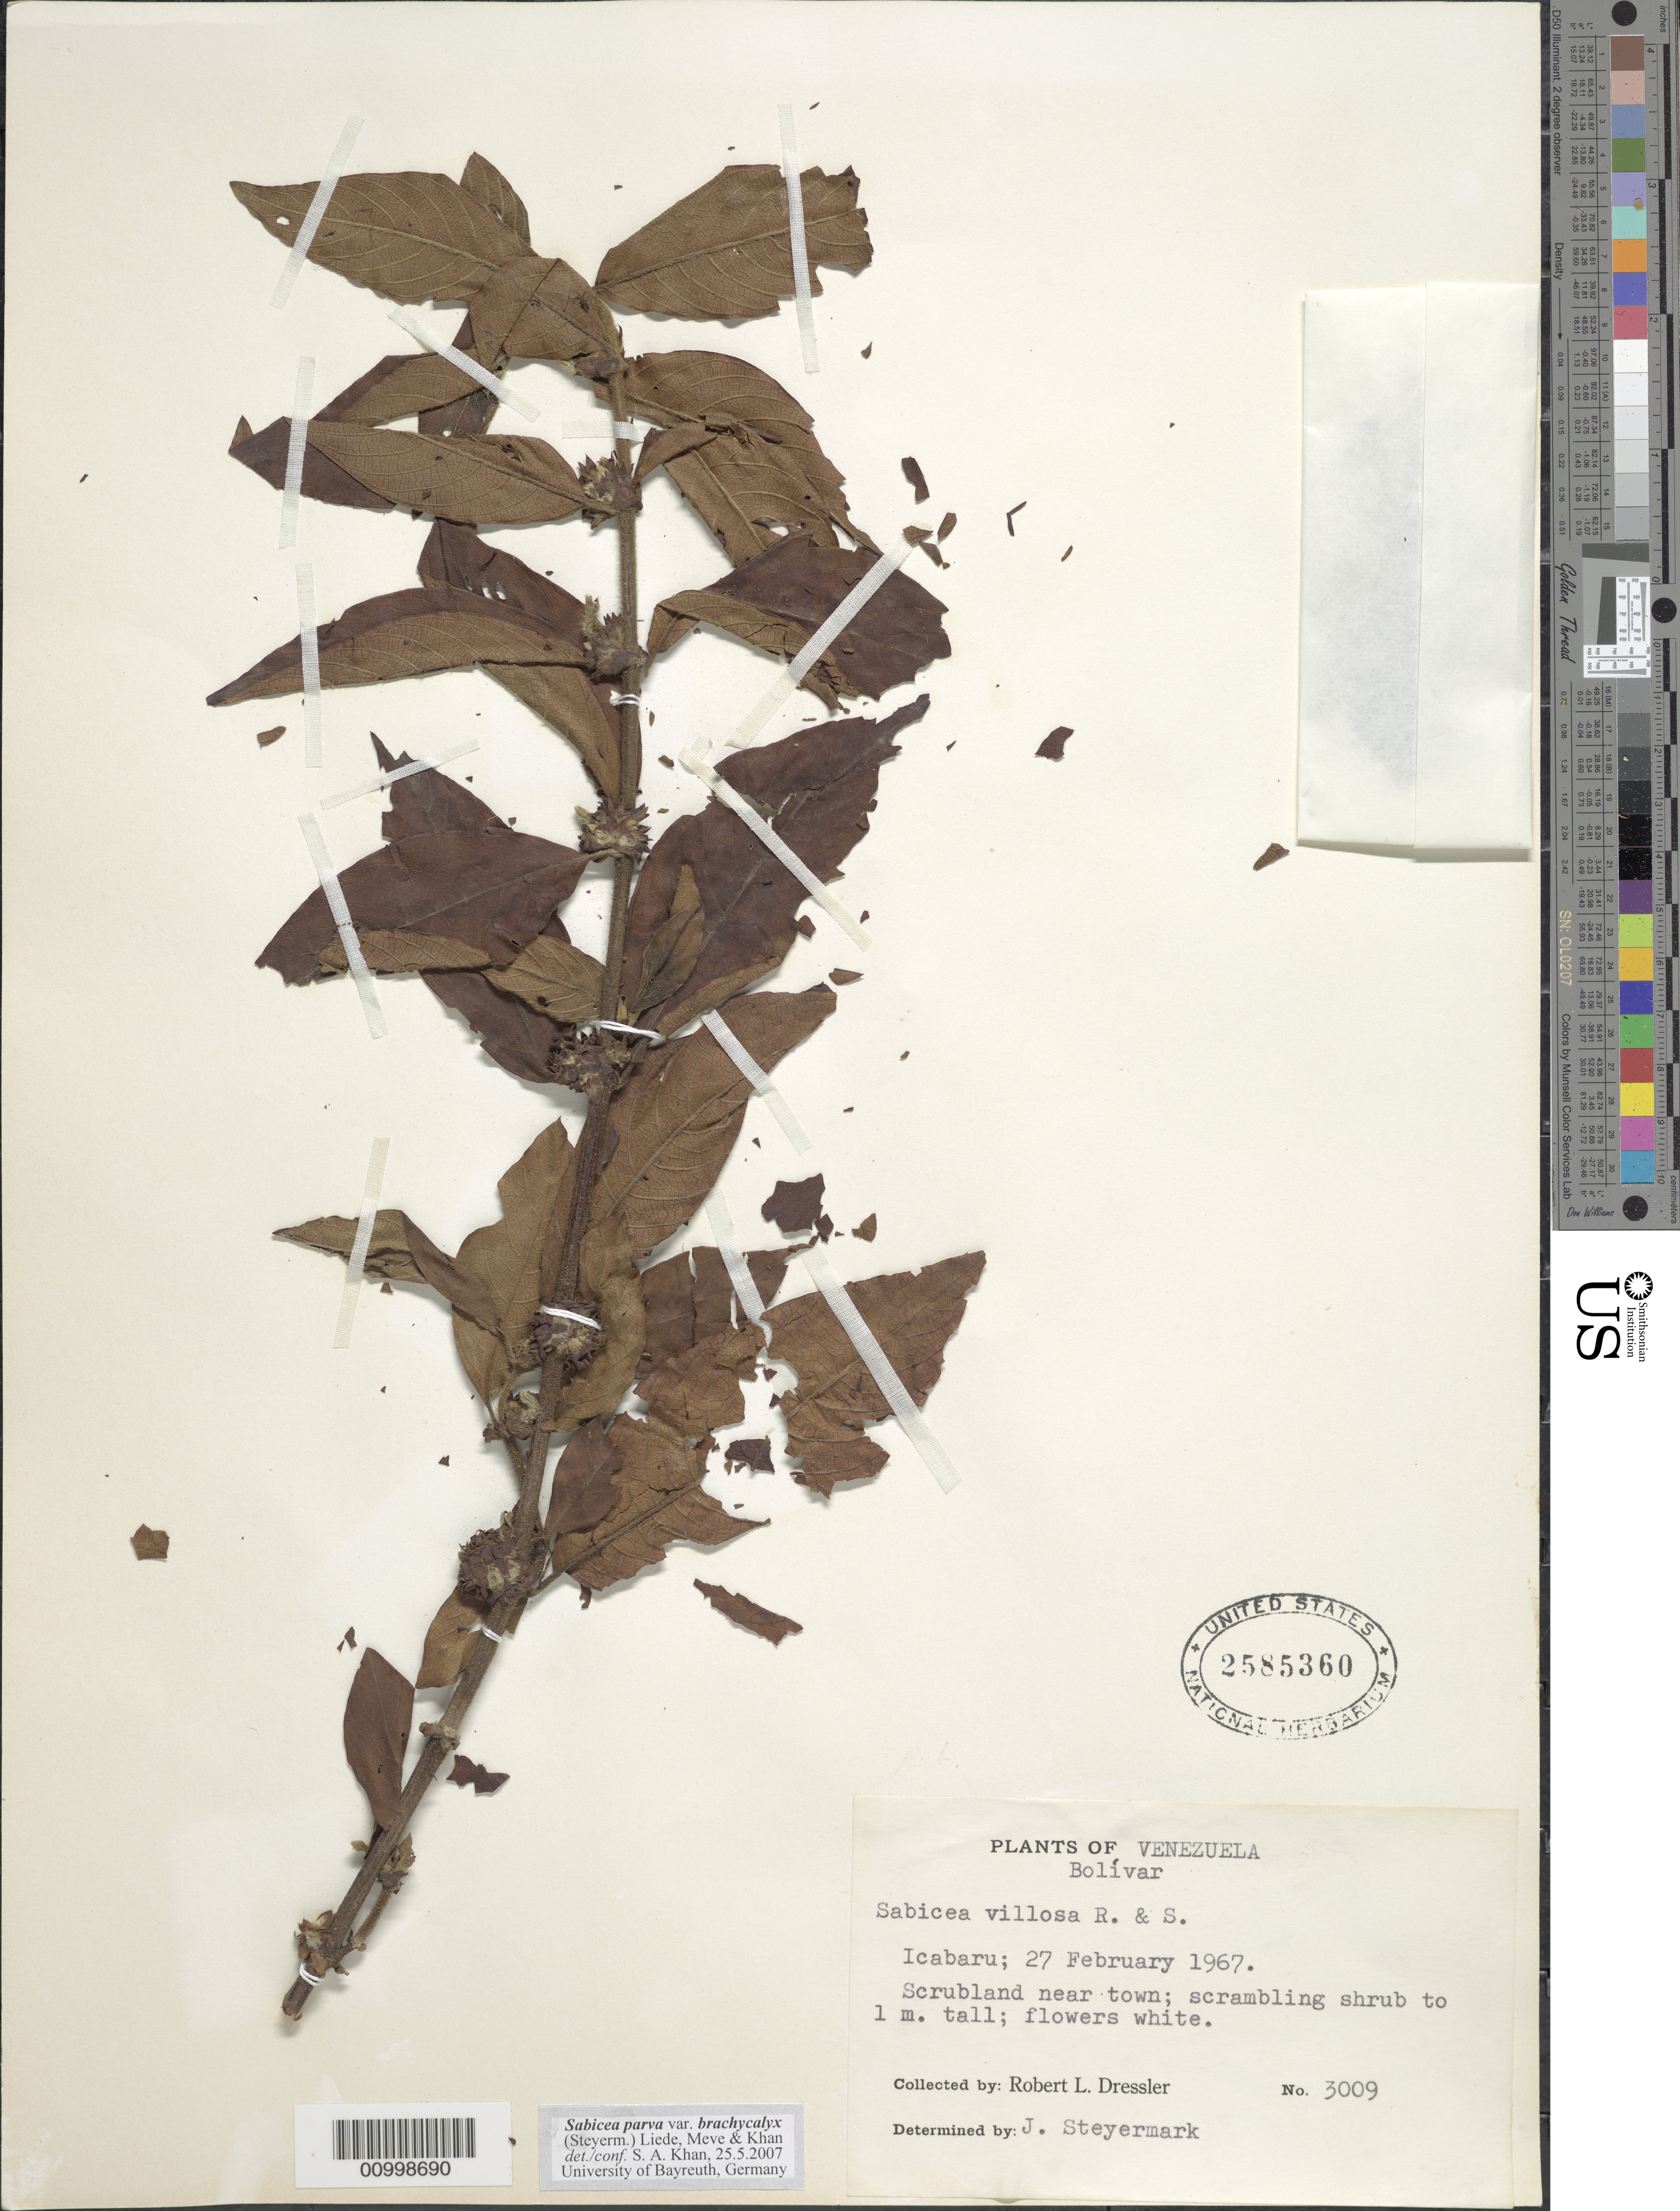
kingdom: Plantae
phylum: Tracheophyta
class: Magnoliopsida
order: Gentianales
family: Rubiaceae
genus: Sabicea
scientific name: Sabicea parva var. brachycalyx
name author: Wernham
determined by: Khan, Saleh A.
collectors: R. Dressler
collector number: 3009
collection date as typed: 27-Feb-67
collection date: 1967-02-27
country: Venezuela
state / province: Bolívar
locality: Icabarú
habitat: Scrubland near town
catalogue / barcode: US 2585360